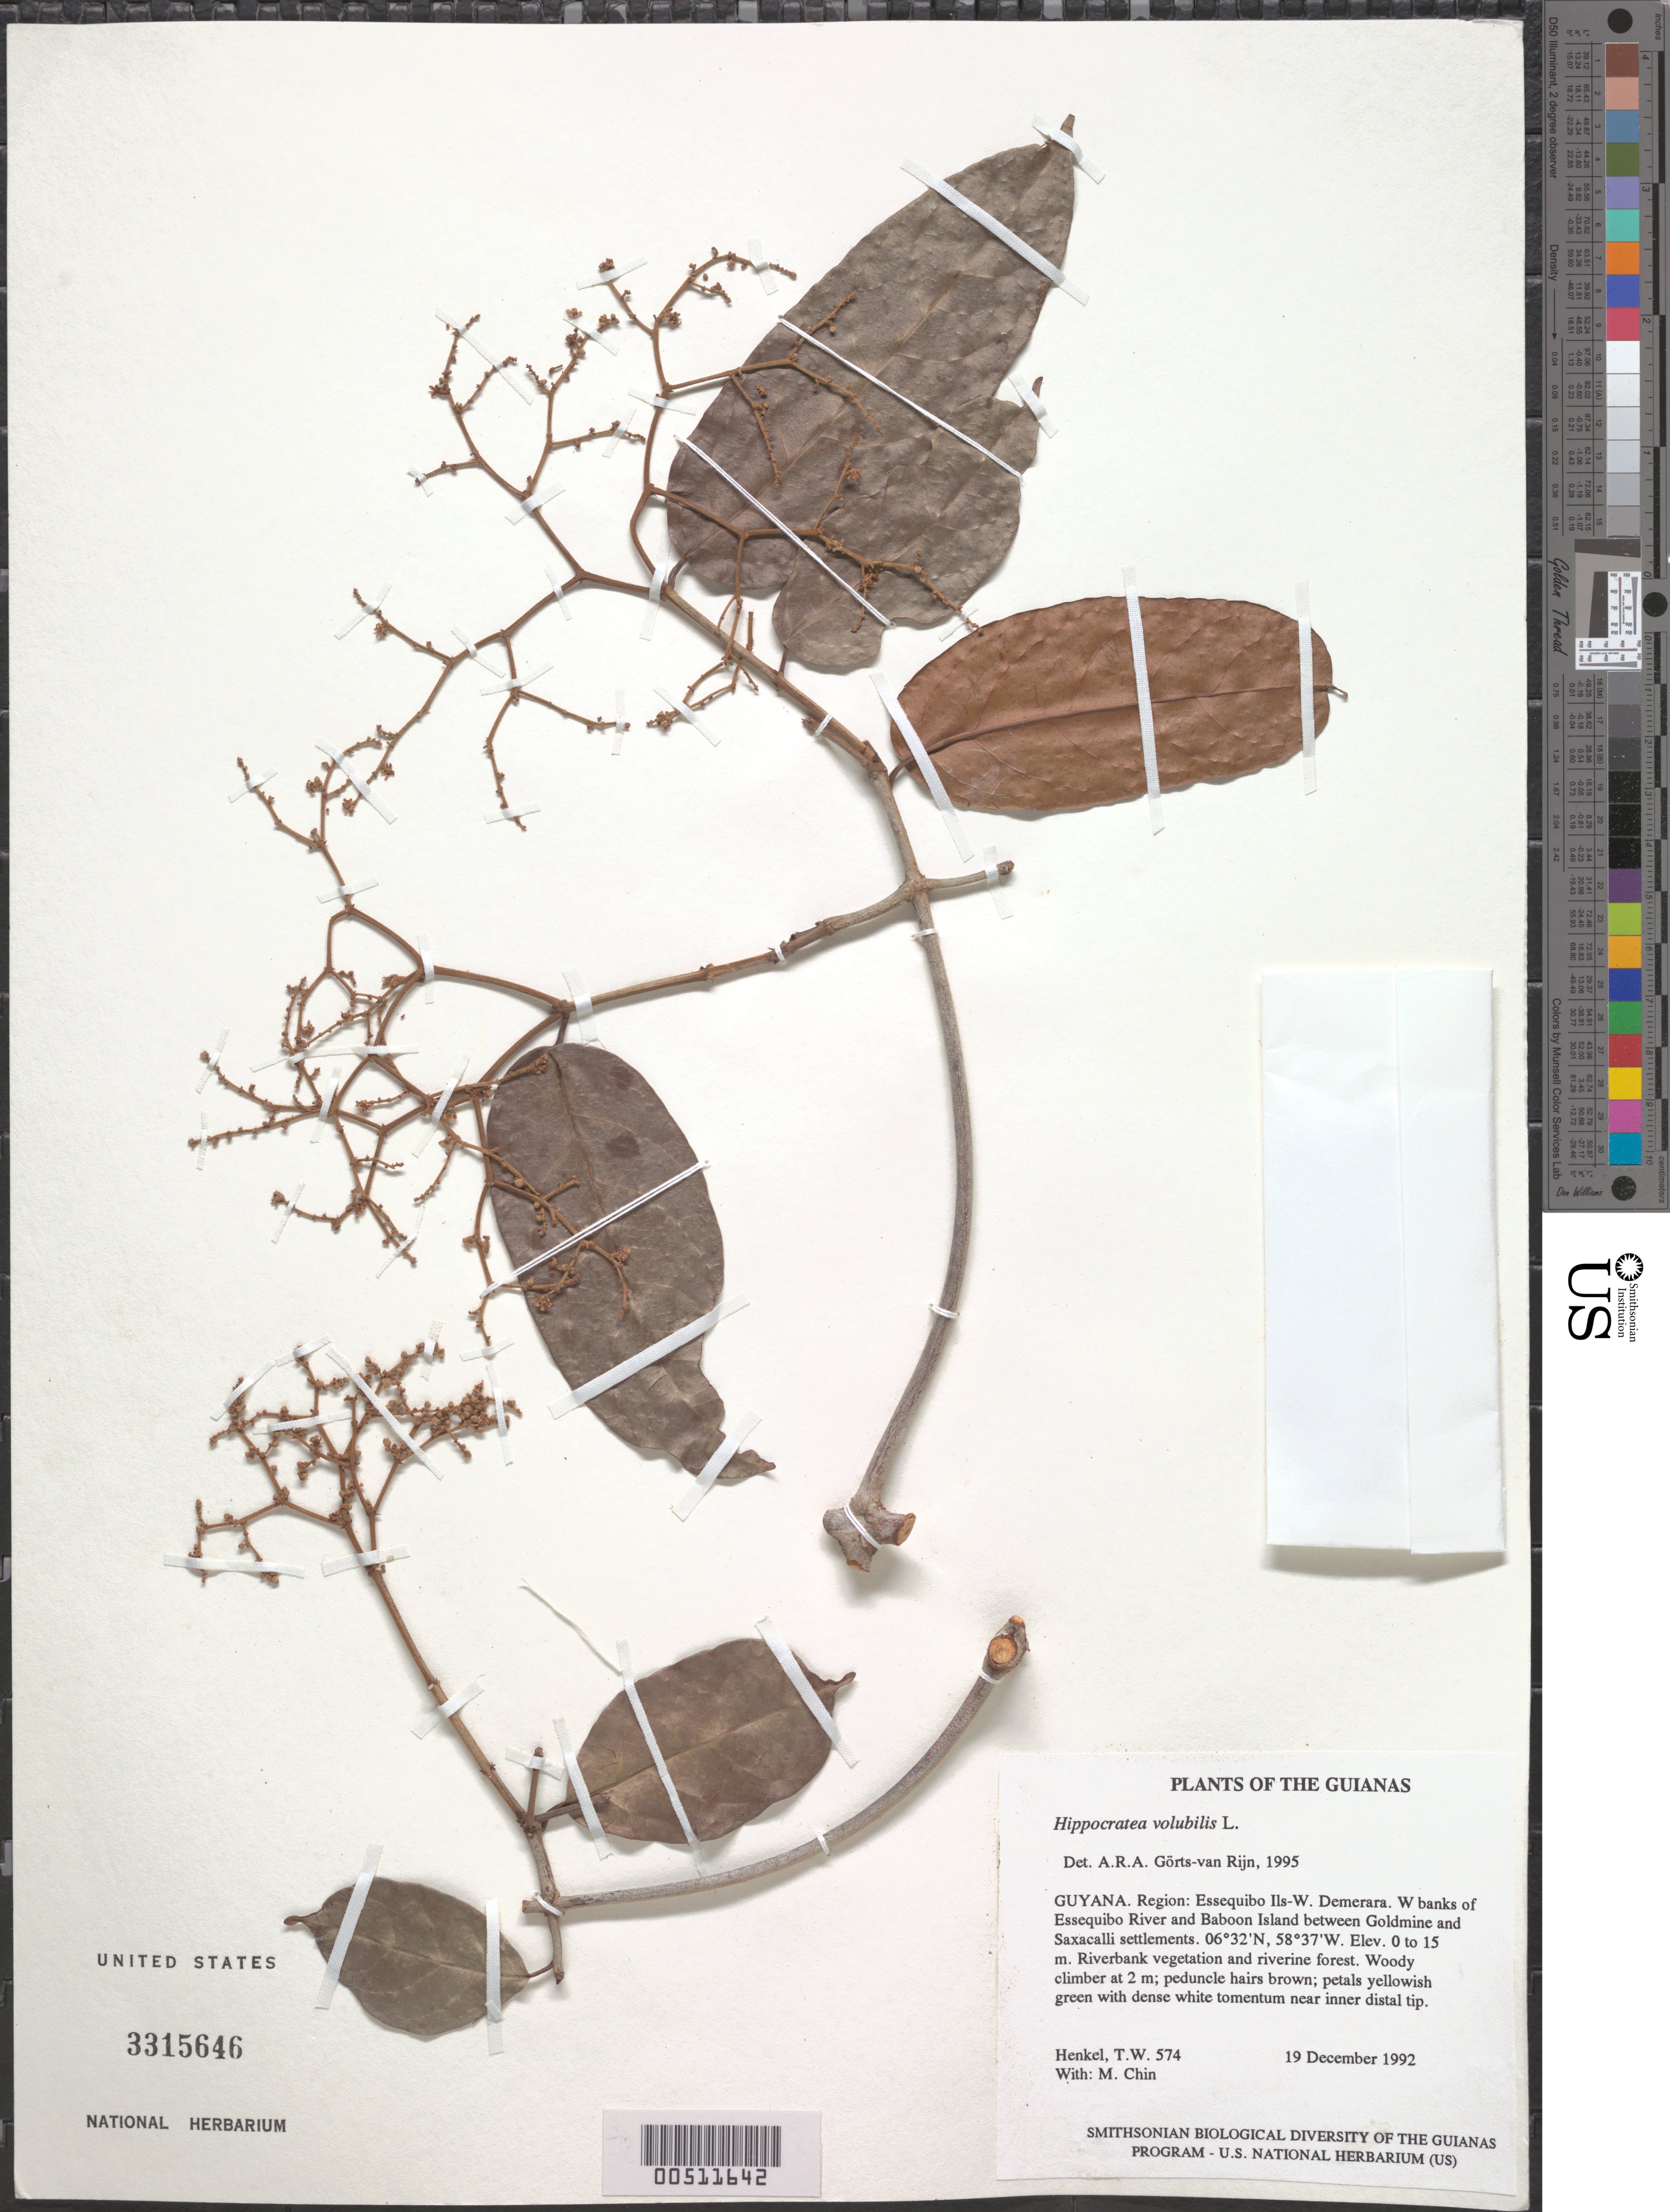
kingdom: Plantae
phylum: Tracheophyta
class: Magnoliopsida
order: Celastrales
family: Celastraceae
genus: Hippocratea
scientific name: Hippocratea volubilis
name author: L.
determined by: Görts-van Rijn, A. R. A.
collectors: T. Henkel & M. Chin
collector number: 574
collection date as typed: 19 December 1992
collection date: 1992-12-19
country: Guyana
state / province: Essequibo Isl-W. Demerara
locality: W banks of Essequibo River and Baboon Island between Goldmine and Saxacalli settlements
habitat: Riverbank vegetation and riverine forest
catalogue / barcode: US 3315646